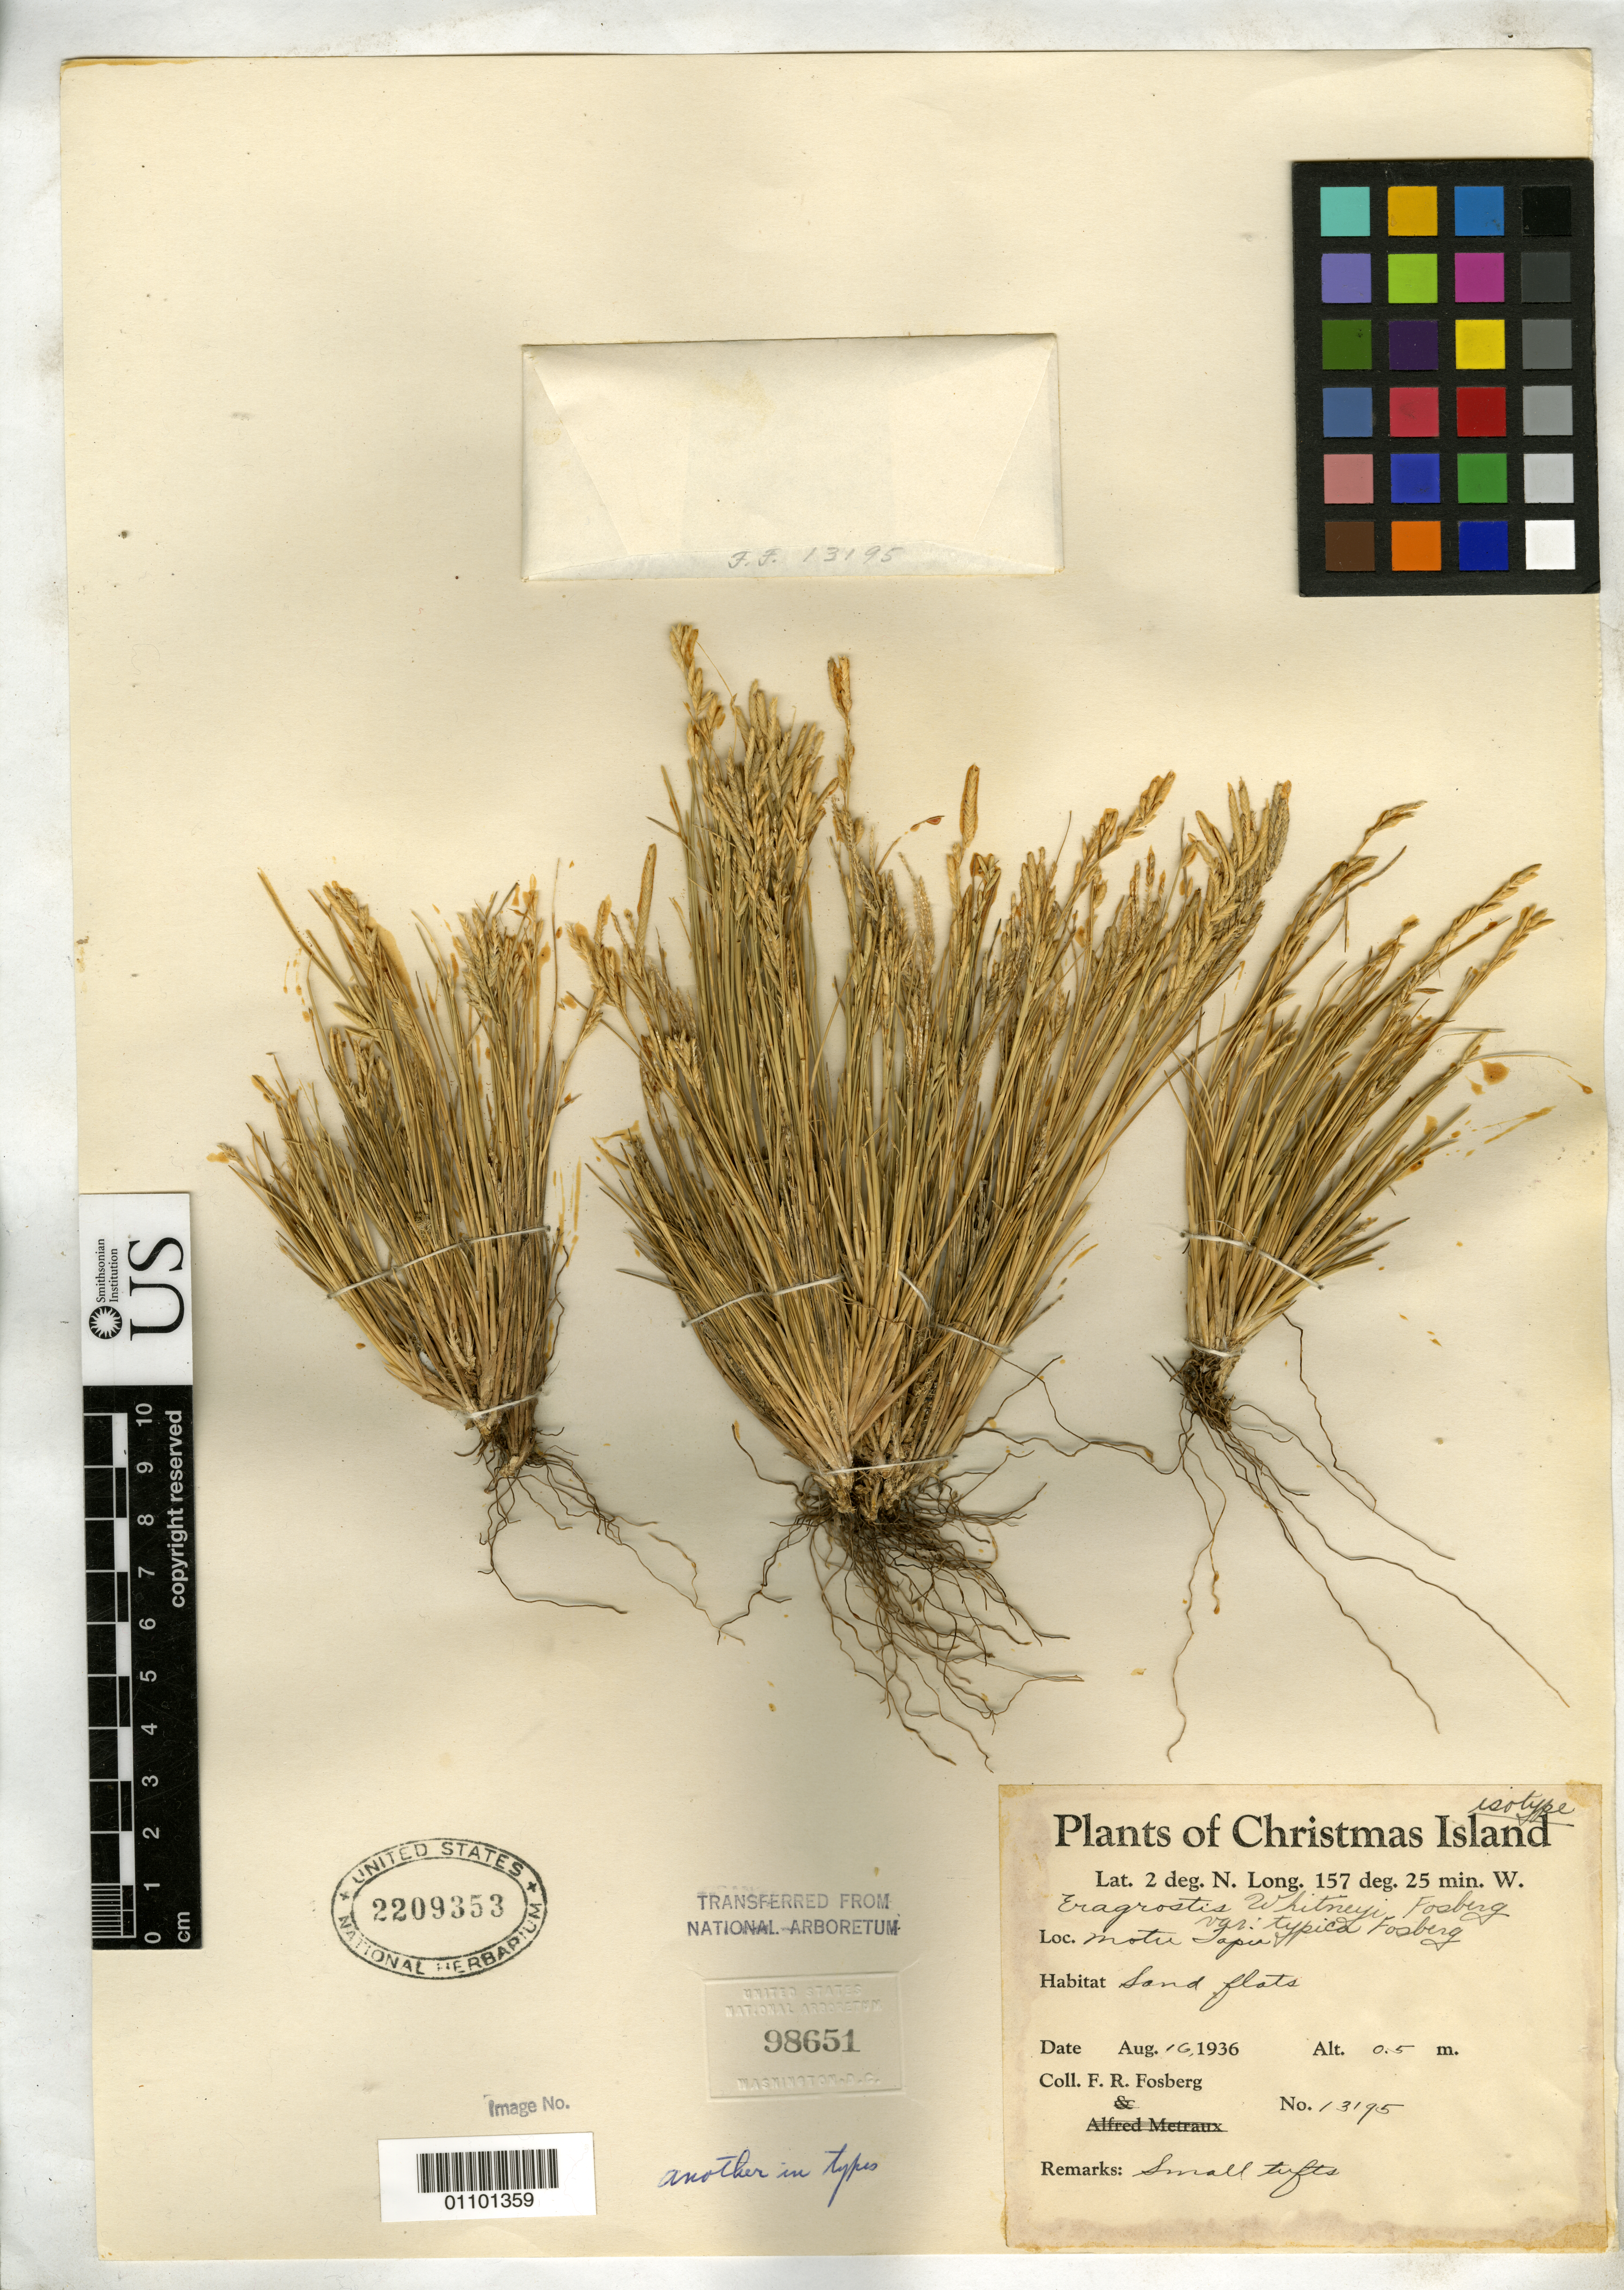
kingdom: Plantae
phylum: Tracheophyta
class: Liliopsida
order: Poales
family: Poaceae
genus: Eragrostis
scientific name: Eragrostis whitneyi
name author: Fosberg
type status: Isotype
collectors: F. R. Fosberg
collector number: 13195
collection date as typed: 16 Aug 1936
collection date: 1936-08-16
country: Kiribati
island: Kiritimati [Christmas] Atoll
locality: Matu Tapu. [Line Is.]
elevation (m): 0.5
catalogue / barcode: US 2209353